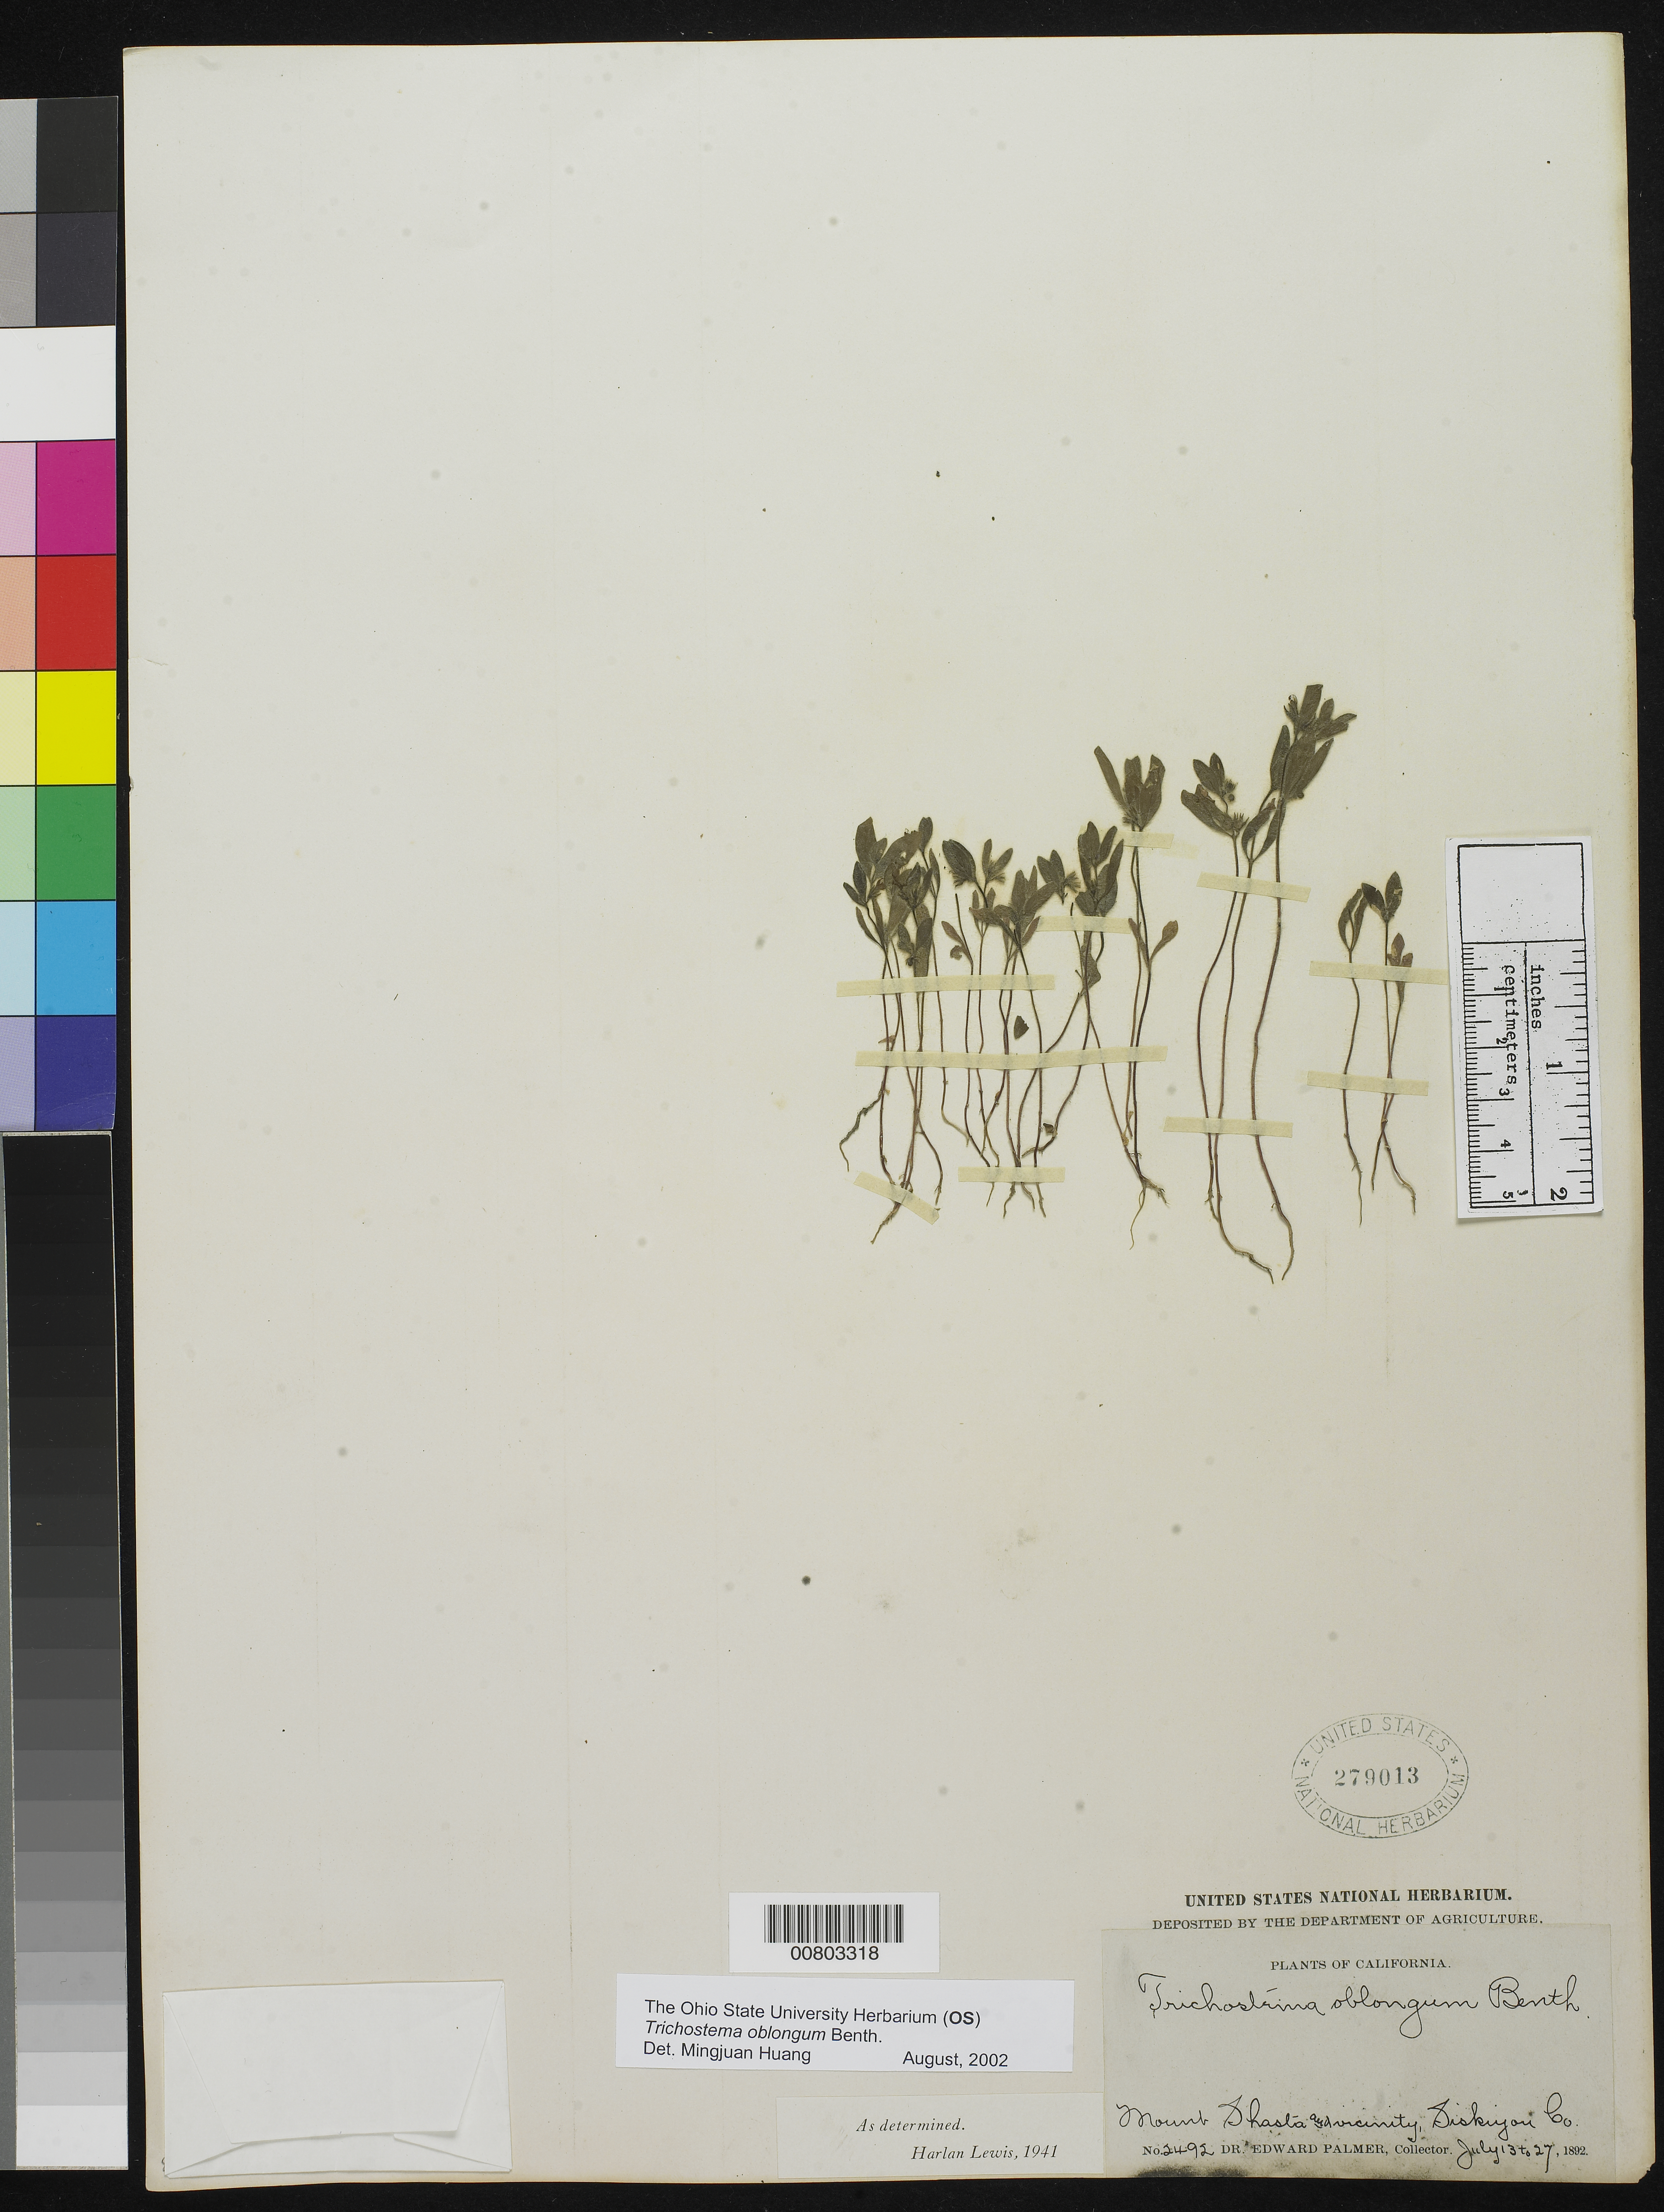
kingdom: Plantae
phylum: Tracheophyta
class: Magnoliopsida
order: Lamiales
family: Lamiaceae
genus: Trichostema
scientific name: Trichostema oblongum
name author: Benth.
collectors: E. Palmer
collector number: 2492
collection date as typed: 13 Jul 1892 to 27 Jul 1892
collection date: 1892-07-13/1892-07-27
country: United States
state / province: California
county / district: Siskiyou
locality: Mount Shasta and vicinity, Siskiyou County, California.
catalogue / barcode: US 279013